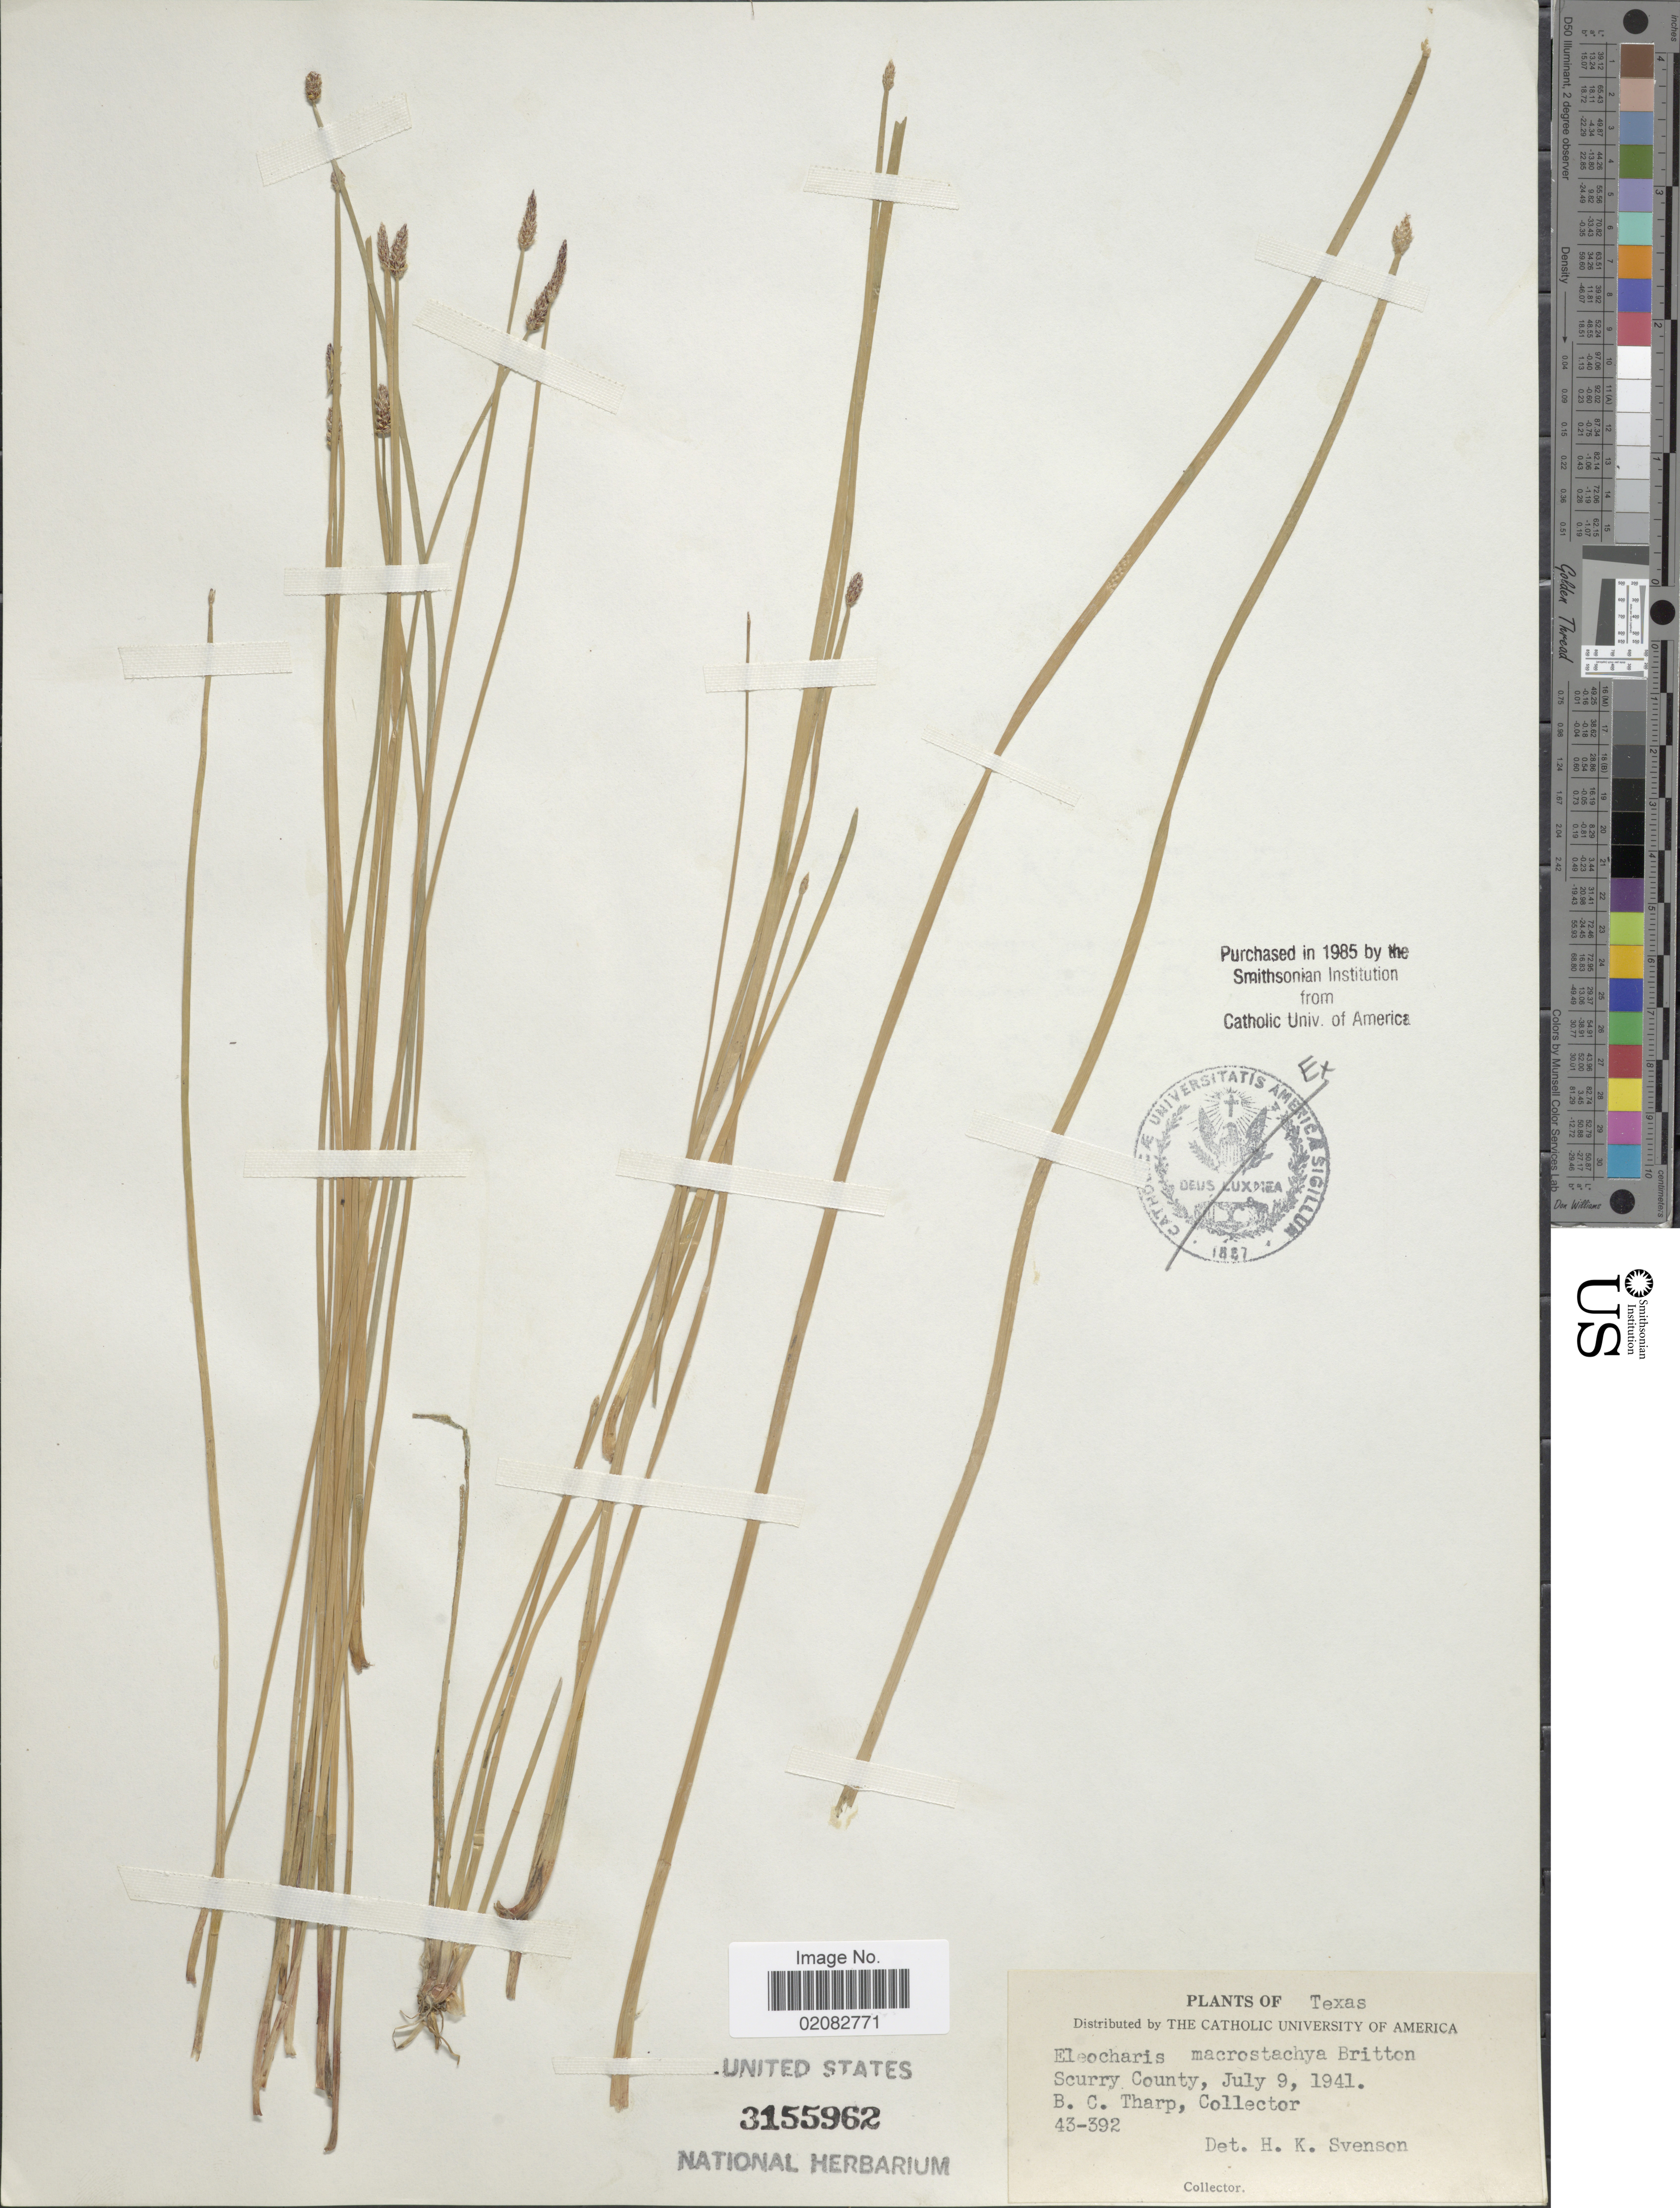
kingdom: Plantae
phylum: Tracheophyta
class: Liliopsida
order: Poales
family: Cyperaceae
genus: Eleocharis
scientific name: Eleocharis macrostachya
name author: Britton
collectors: B. C. Tharp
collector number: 43-392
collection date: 1941-07-07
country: United States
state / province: Texas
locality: Scurry County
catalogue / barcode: US 3155962